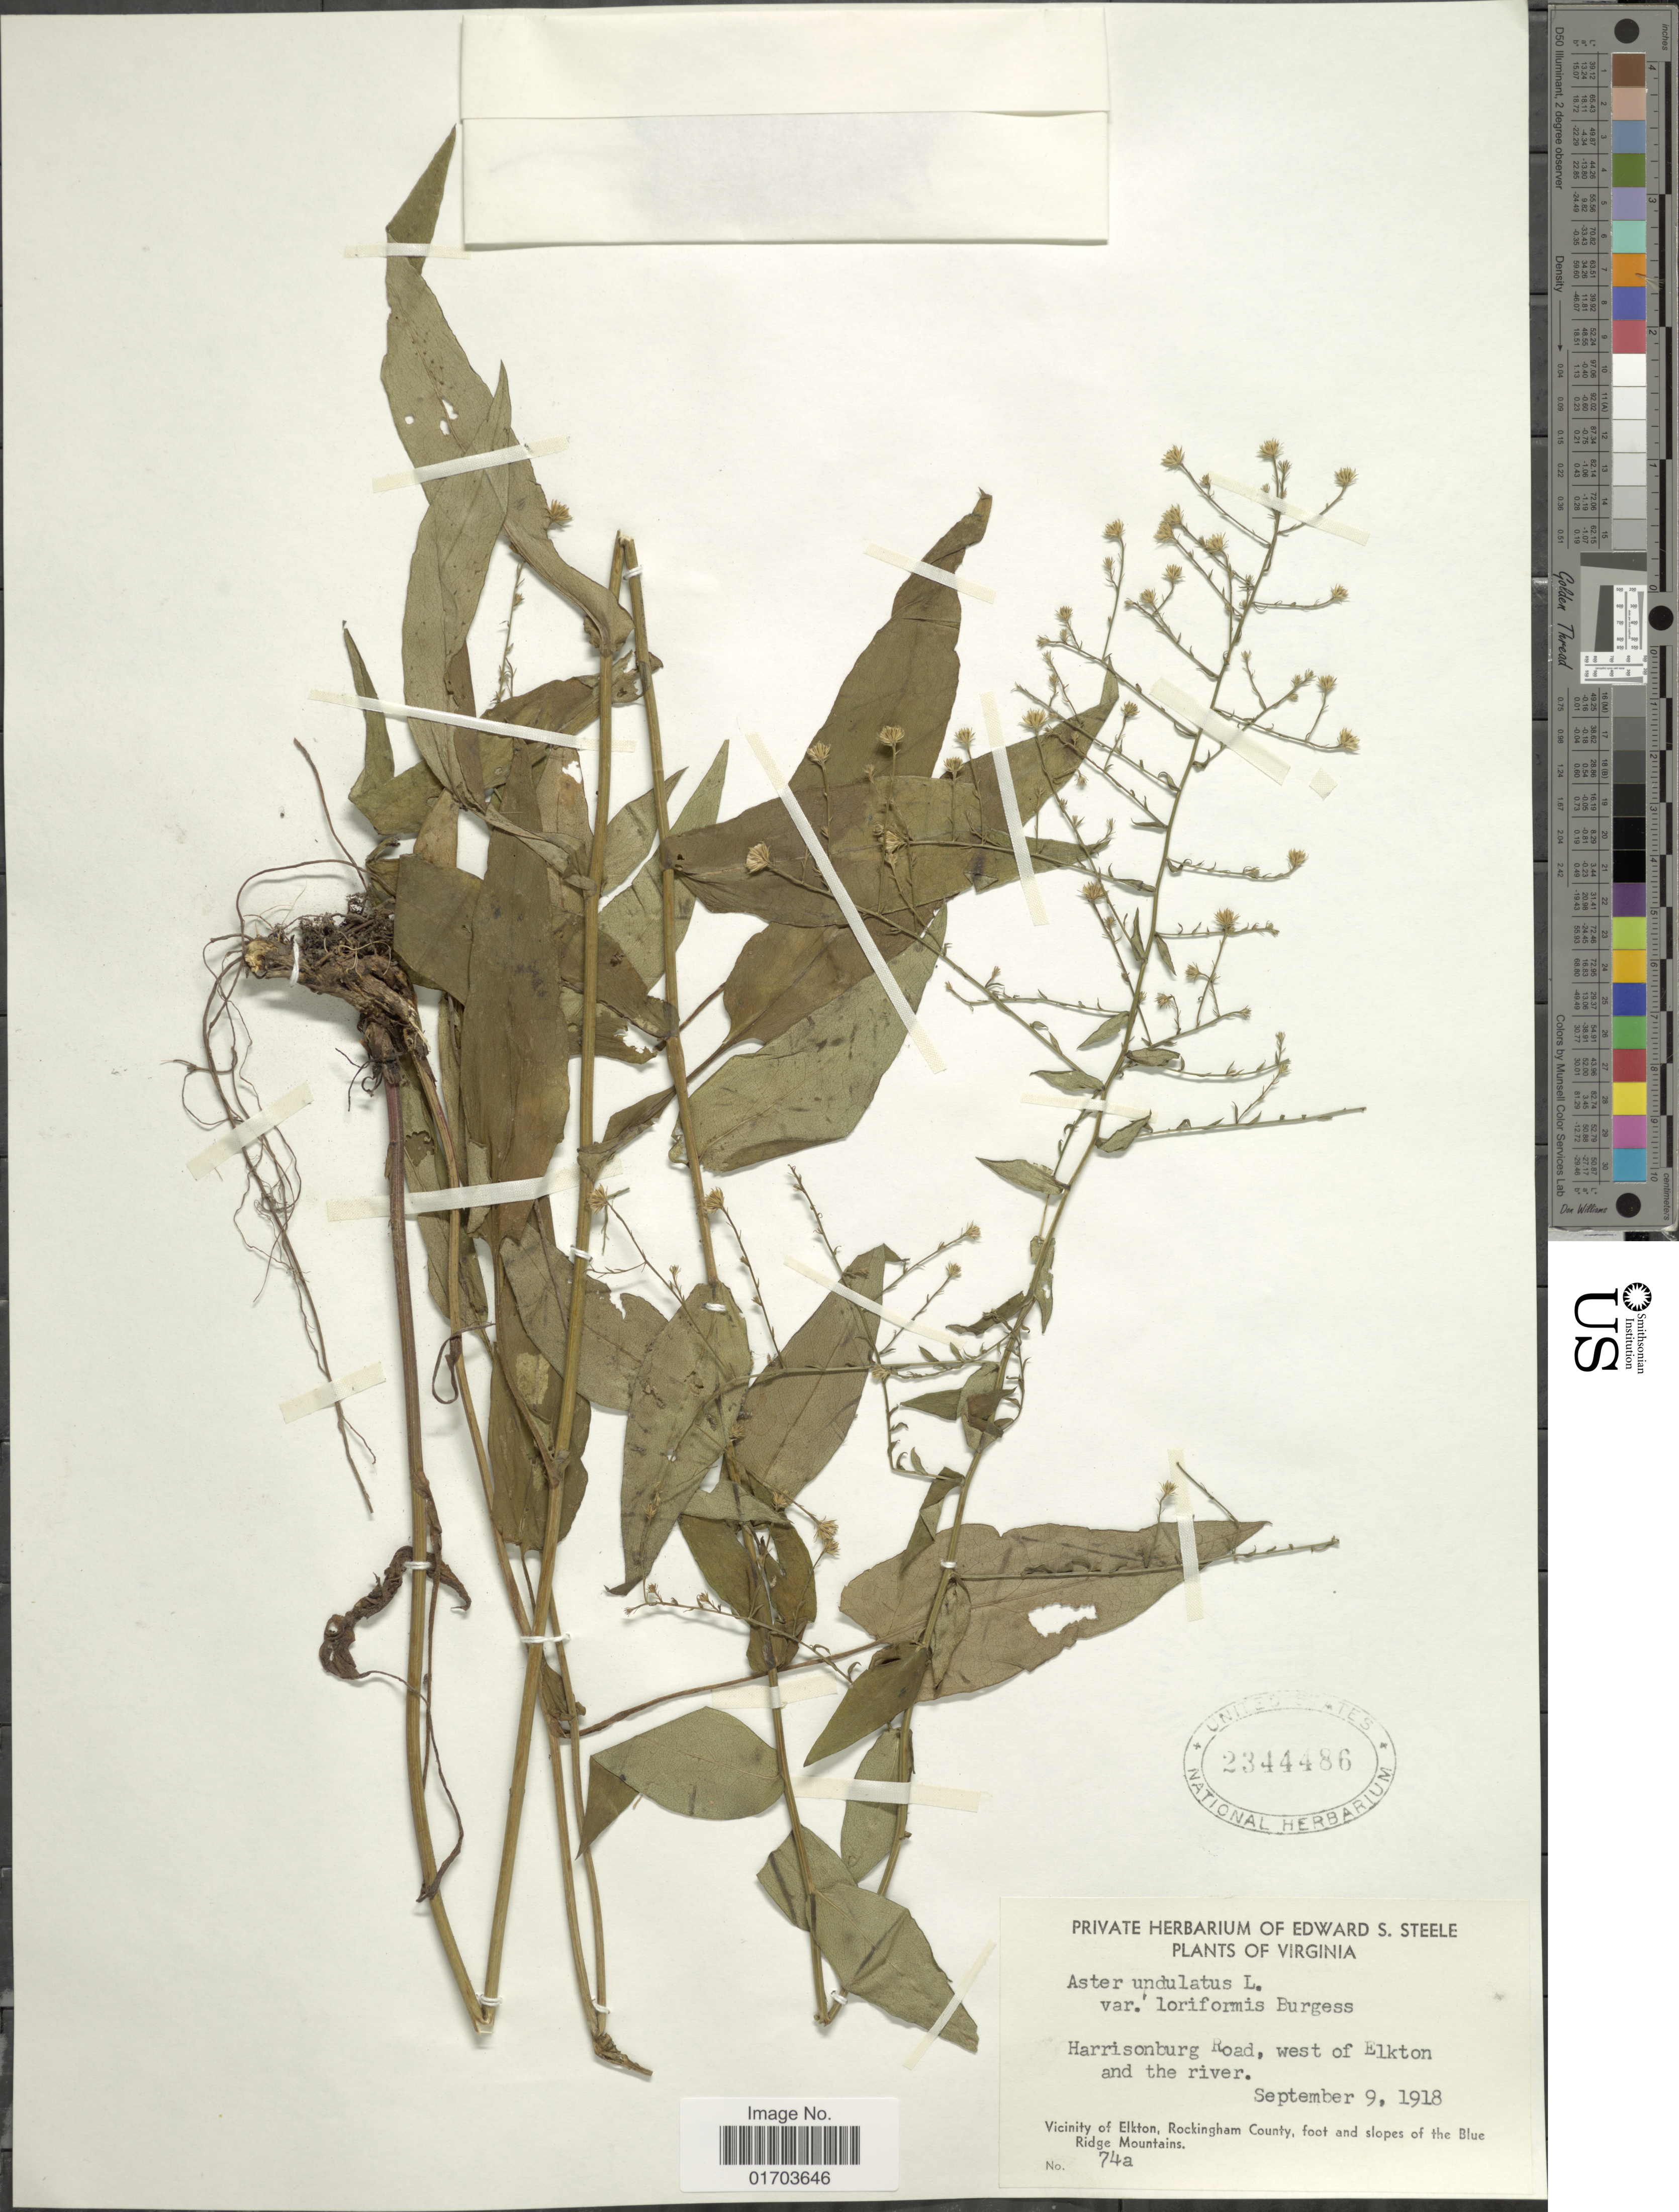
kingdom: Plantae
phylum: Tracheophyta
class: Magnoliopsida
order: Asterales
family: Asteraceae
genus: Symphyotrichum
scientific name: Symphyotrichum undulatum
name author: (L.) G.L. Nesom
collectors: ex herb. Edward S. Steele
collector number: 74a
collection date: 1918-09-09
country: United States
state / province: Virginia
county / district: Rockingham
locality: Virginia. Harrisonburg Road, west of Elkton and the river. Vicinity of Elkton, Rockingham County, foot and slopes of the Blue Ridge Mountains.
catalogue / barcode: US 2344486